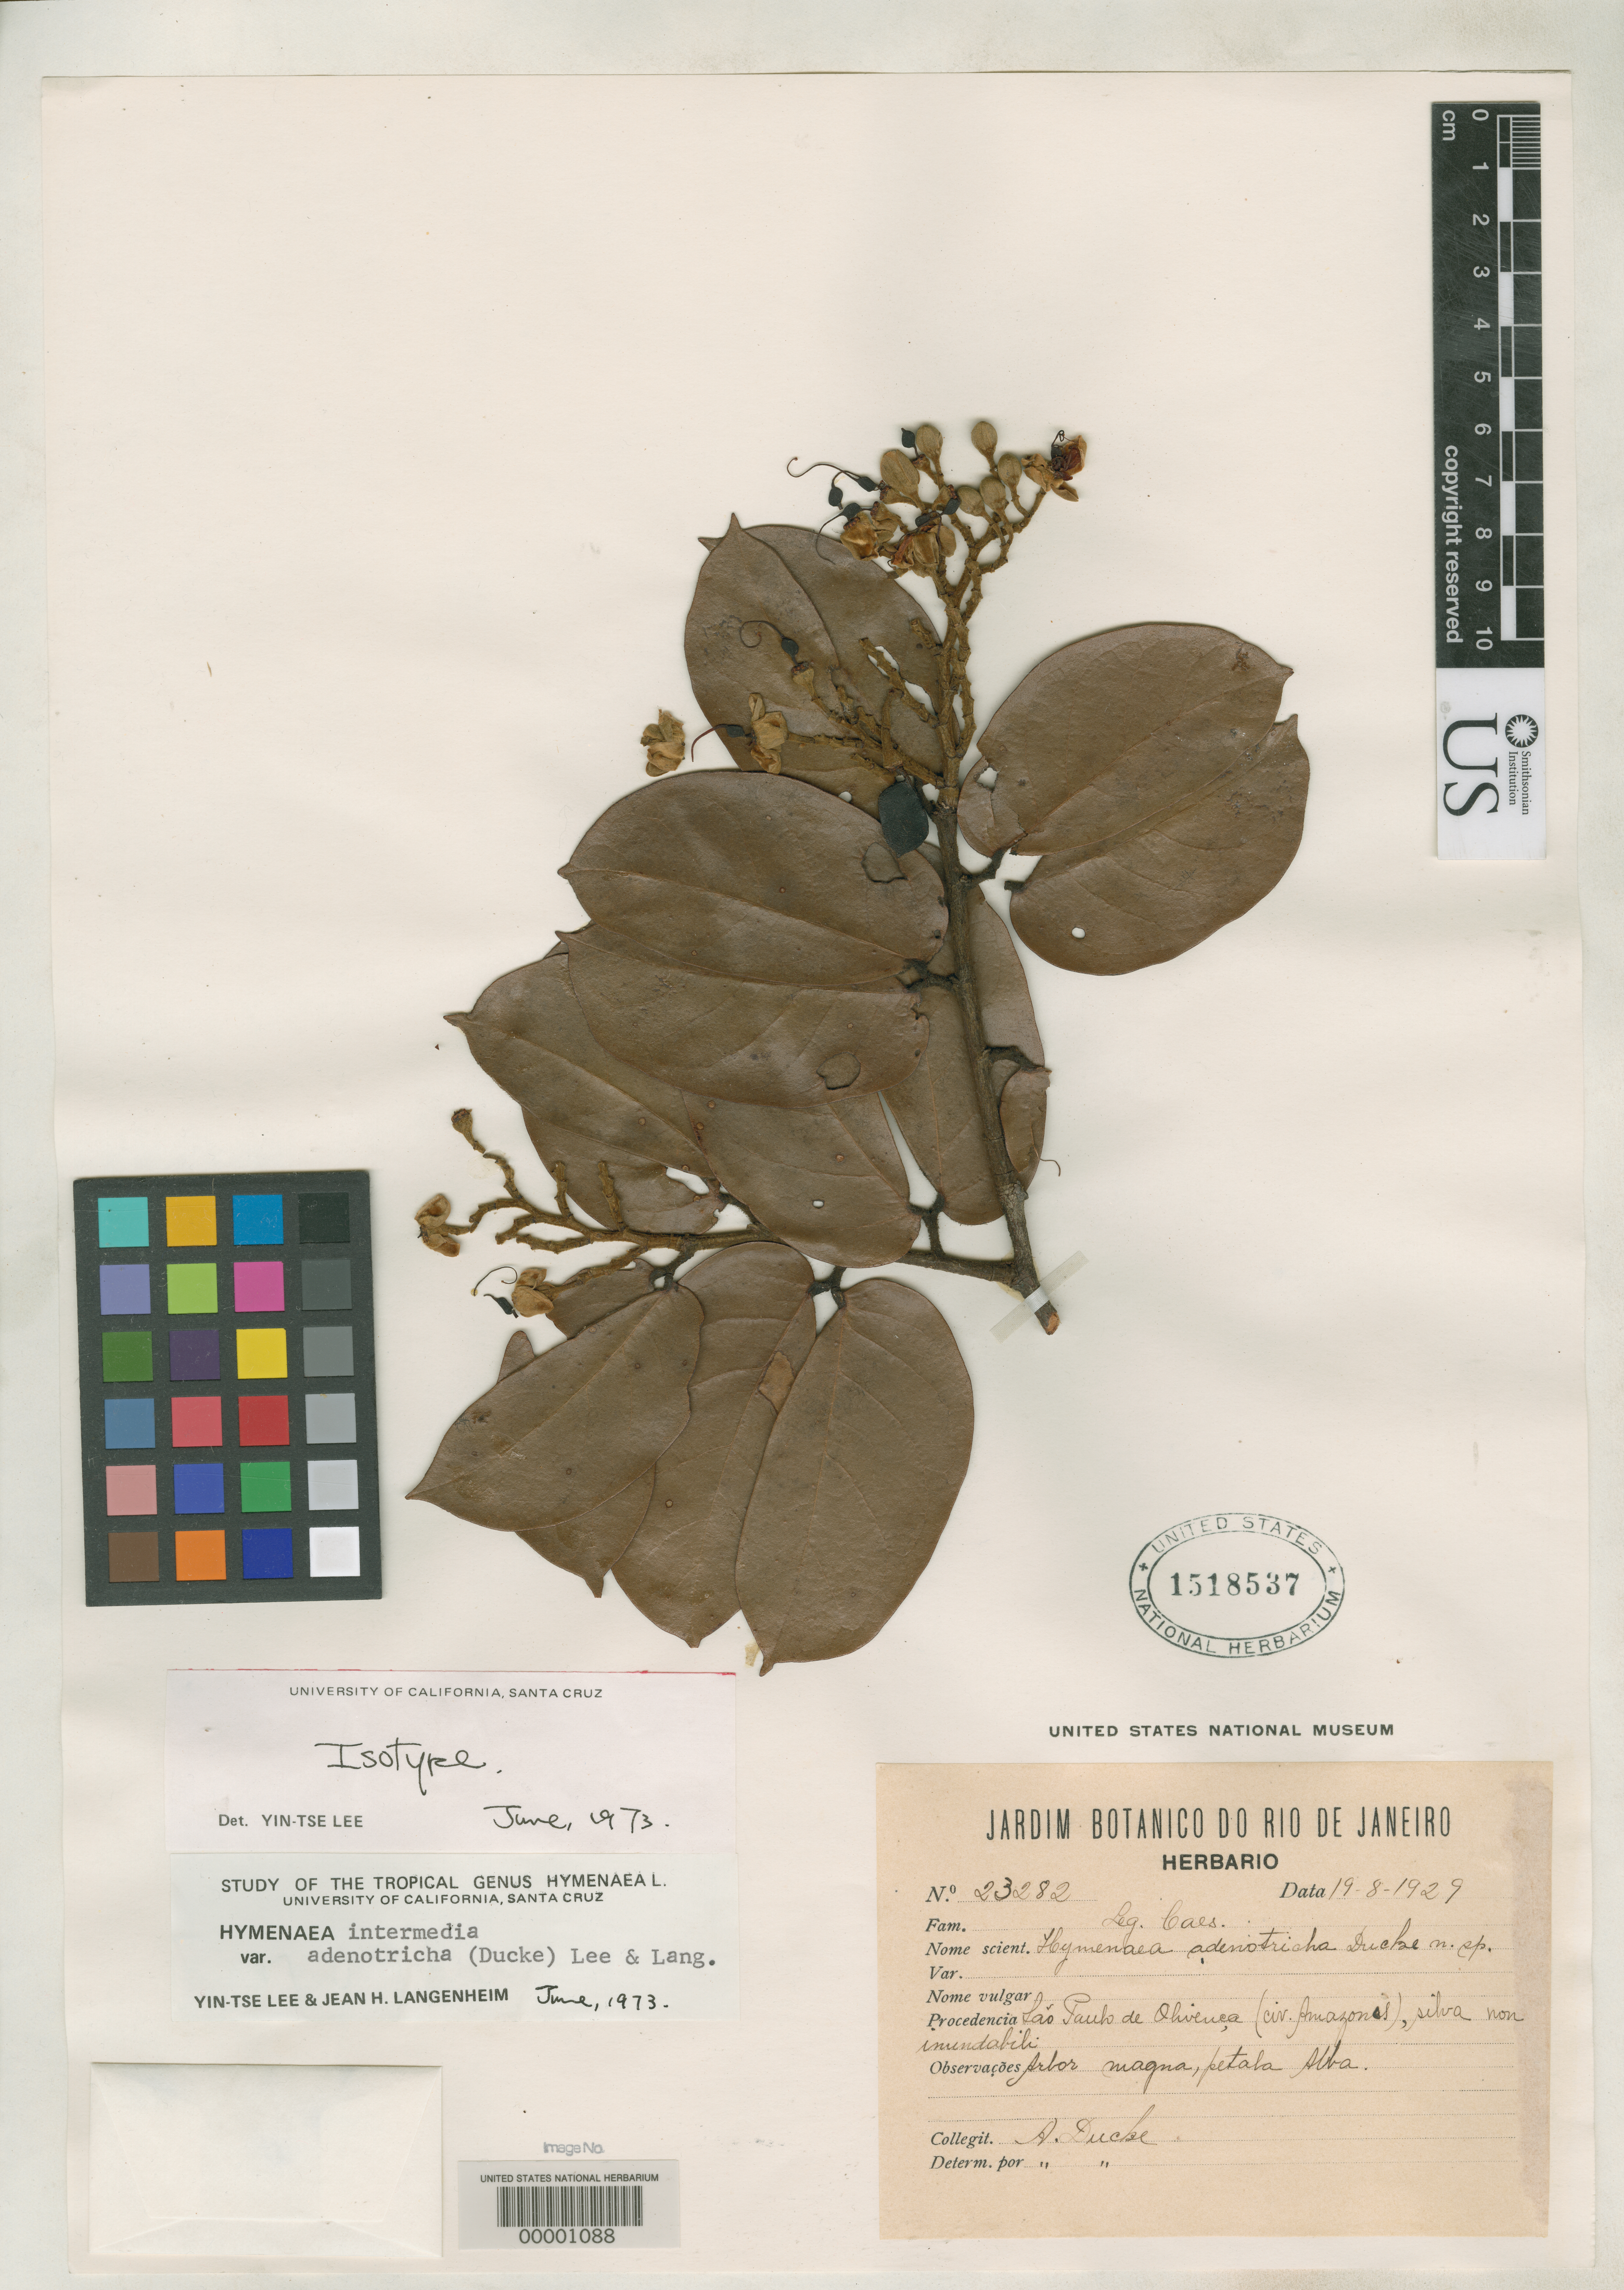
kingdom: Plantae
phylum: Tracheophyta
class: Magnoliopsida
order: Fabales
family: Fabaceae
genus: Hymenaea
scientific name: Hymenaea adenotricha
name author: Ducke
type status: Isotype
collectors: A. Ducke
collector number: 23282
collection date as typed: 19 Aug 1929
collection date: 1929-08-19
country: Brazil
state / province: Amazonas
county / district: San Paulo de Olivenca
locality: Sao Paulo de Olivenca.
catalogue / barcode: US 1518537